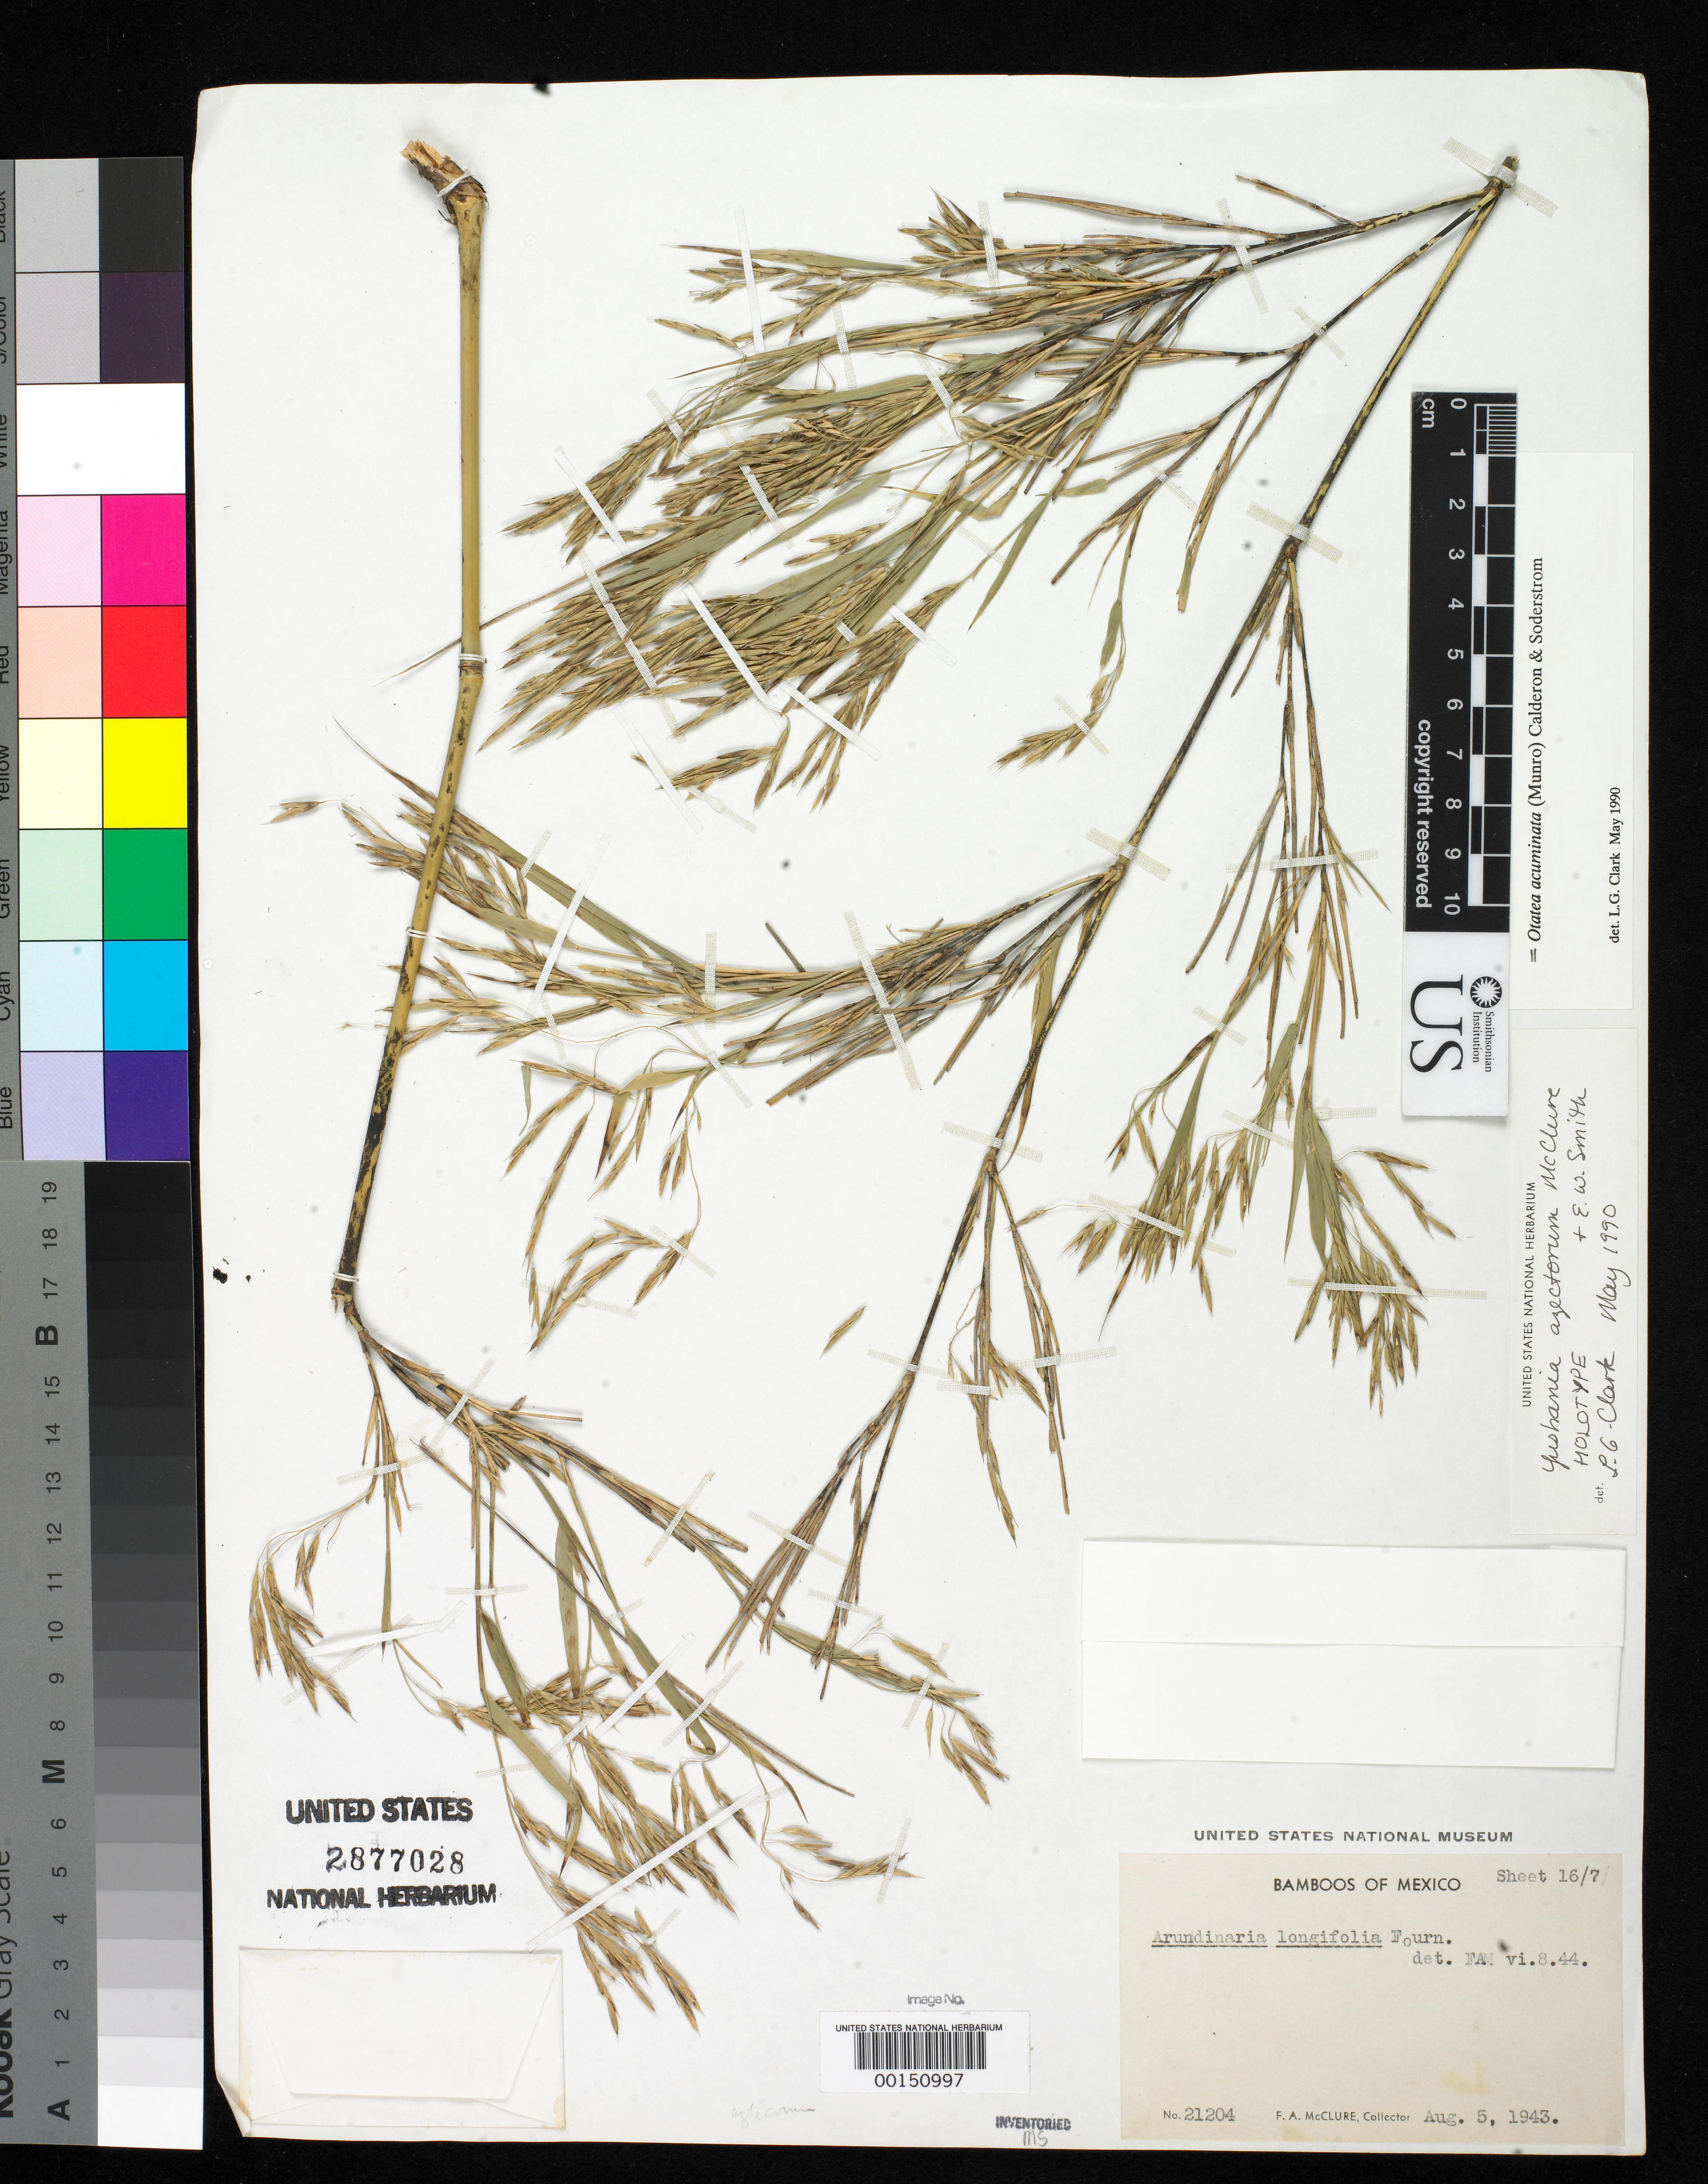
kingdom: Plantae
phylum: Tracheophyta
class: Liliopsida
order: Poales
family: Poaceae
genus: Yushania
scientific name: Yushania aztecorum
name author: McClure & E.W. Sm.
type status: Holotype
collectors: F. A. McClure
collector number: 21204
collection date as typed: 05 Aug 1943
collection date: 1943-08-05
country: Mexico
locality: E of Monserrat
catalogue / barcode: US 2877028